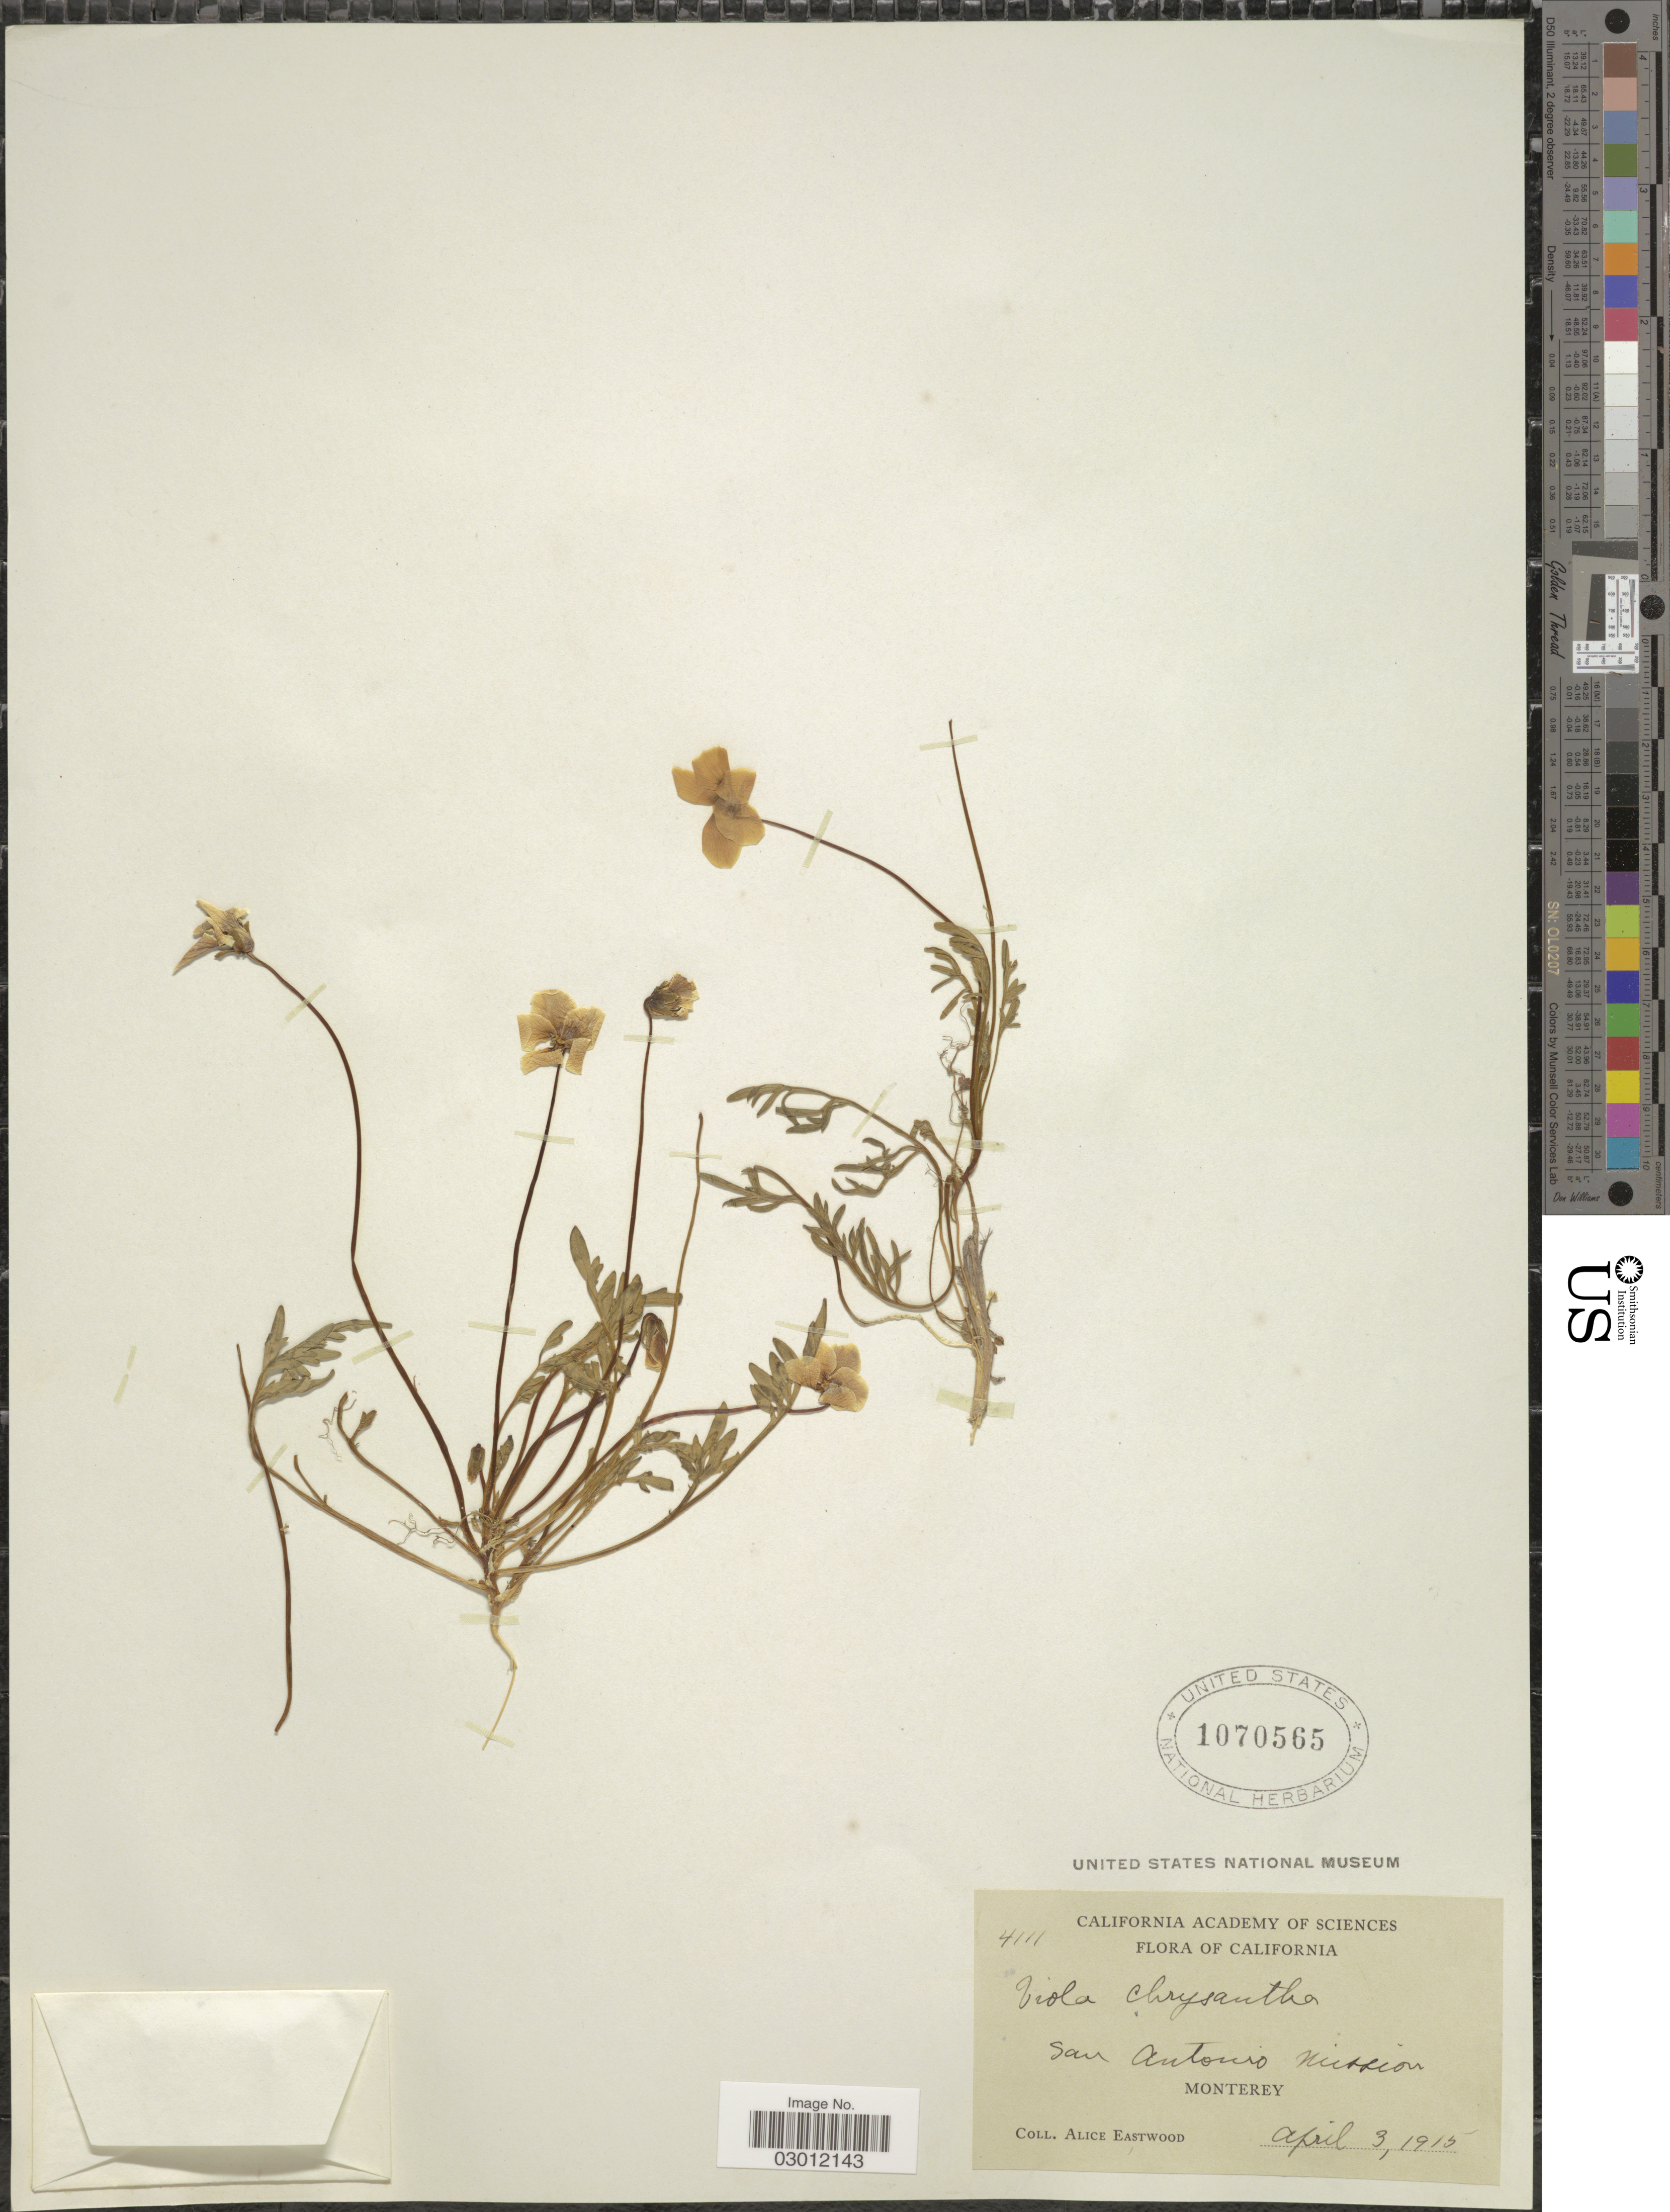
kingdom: Plantae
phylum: Tracheophyta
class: Magnoliopsida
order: Malpighiales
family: Violaceae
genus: Viola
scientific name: Viola x chrysantha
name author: Schrad. ex Rchb.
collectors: A. Eastwood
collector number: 4111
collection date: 1915-04-03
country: United States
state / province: California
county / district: Monterey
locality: San Antonio mission, Monterey.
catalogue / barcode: US 1070565